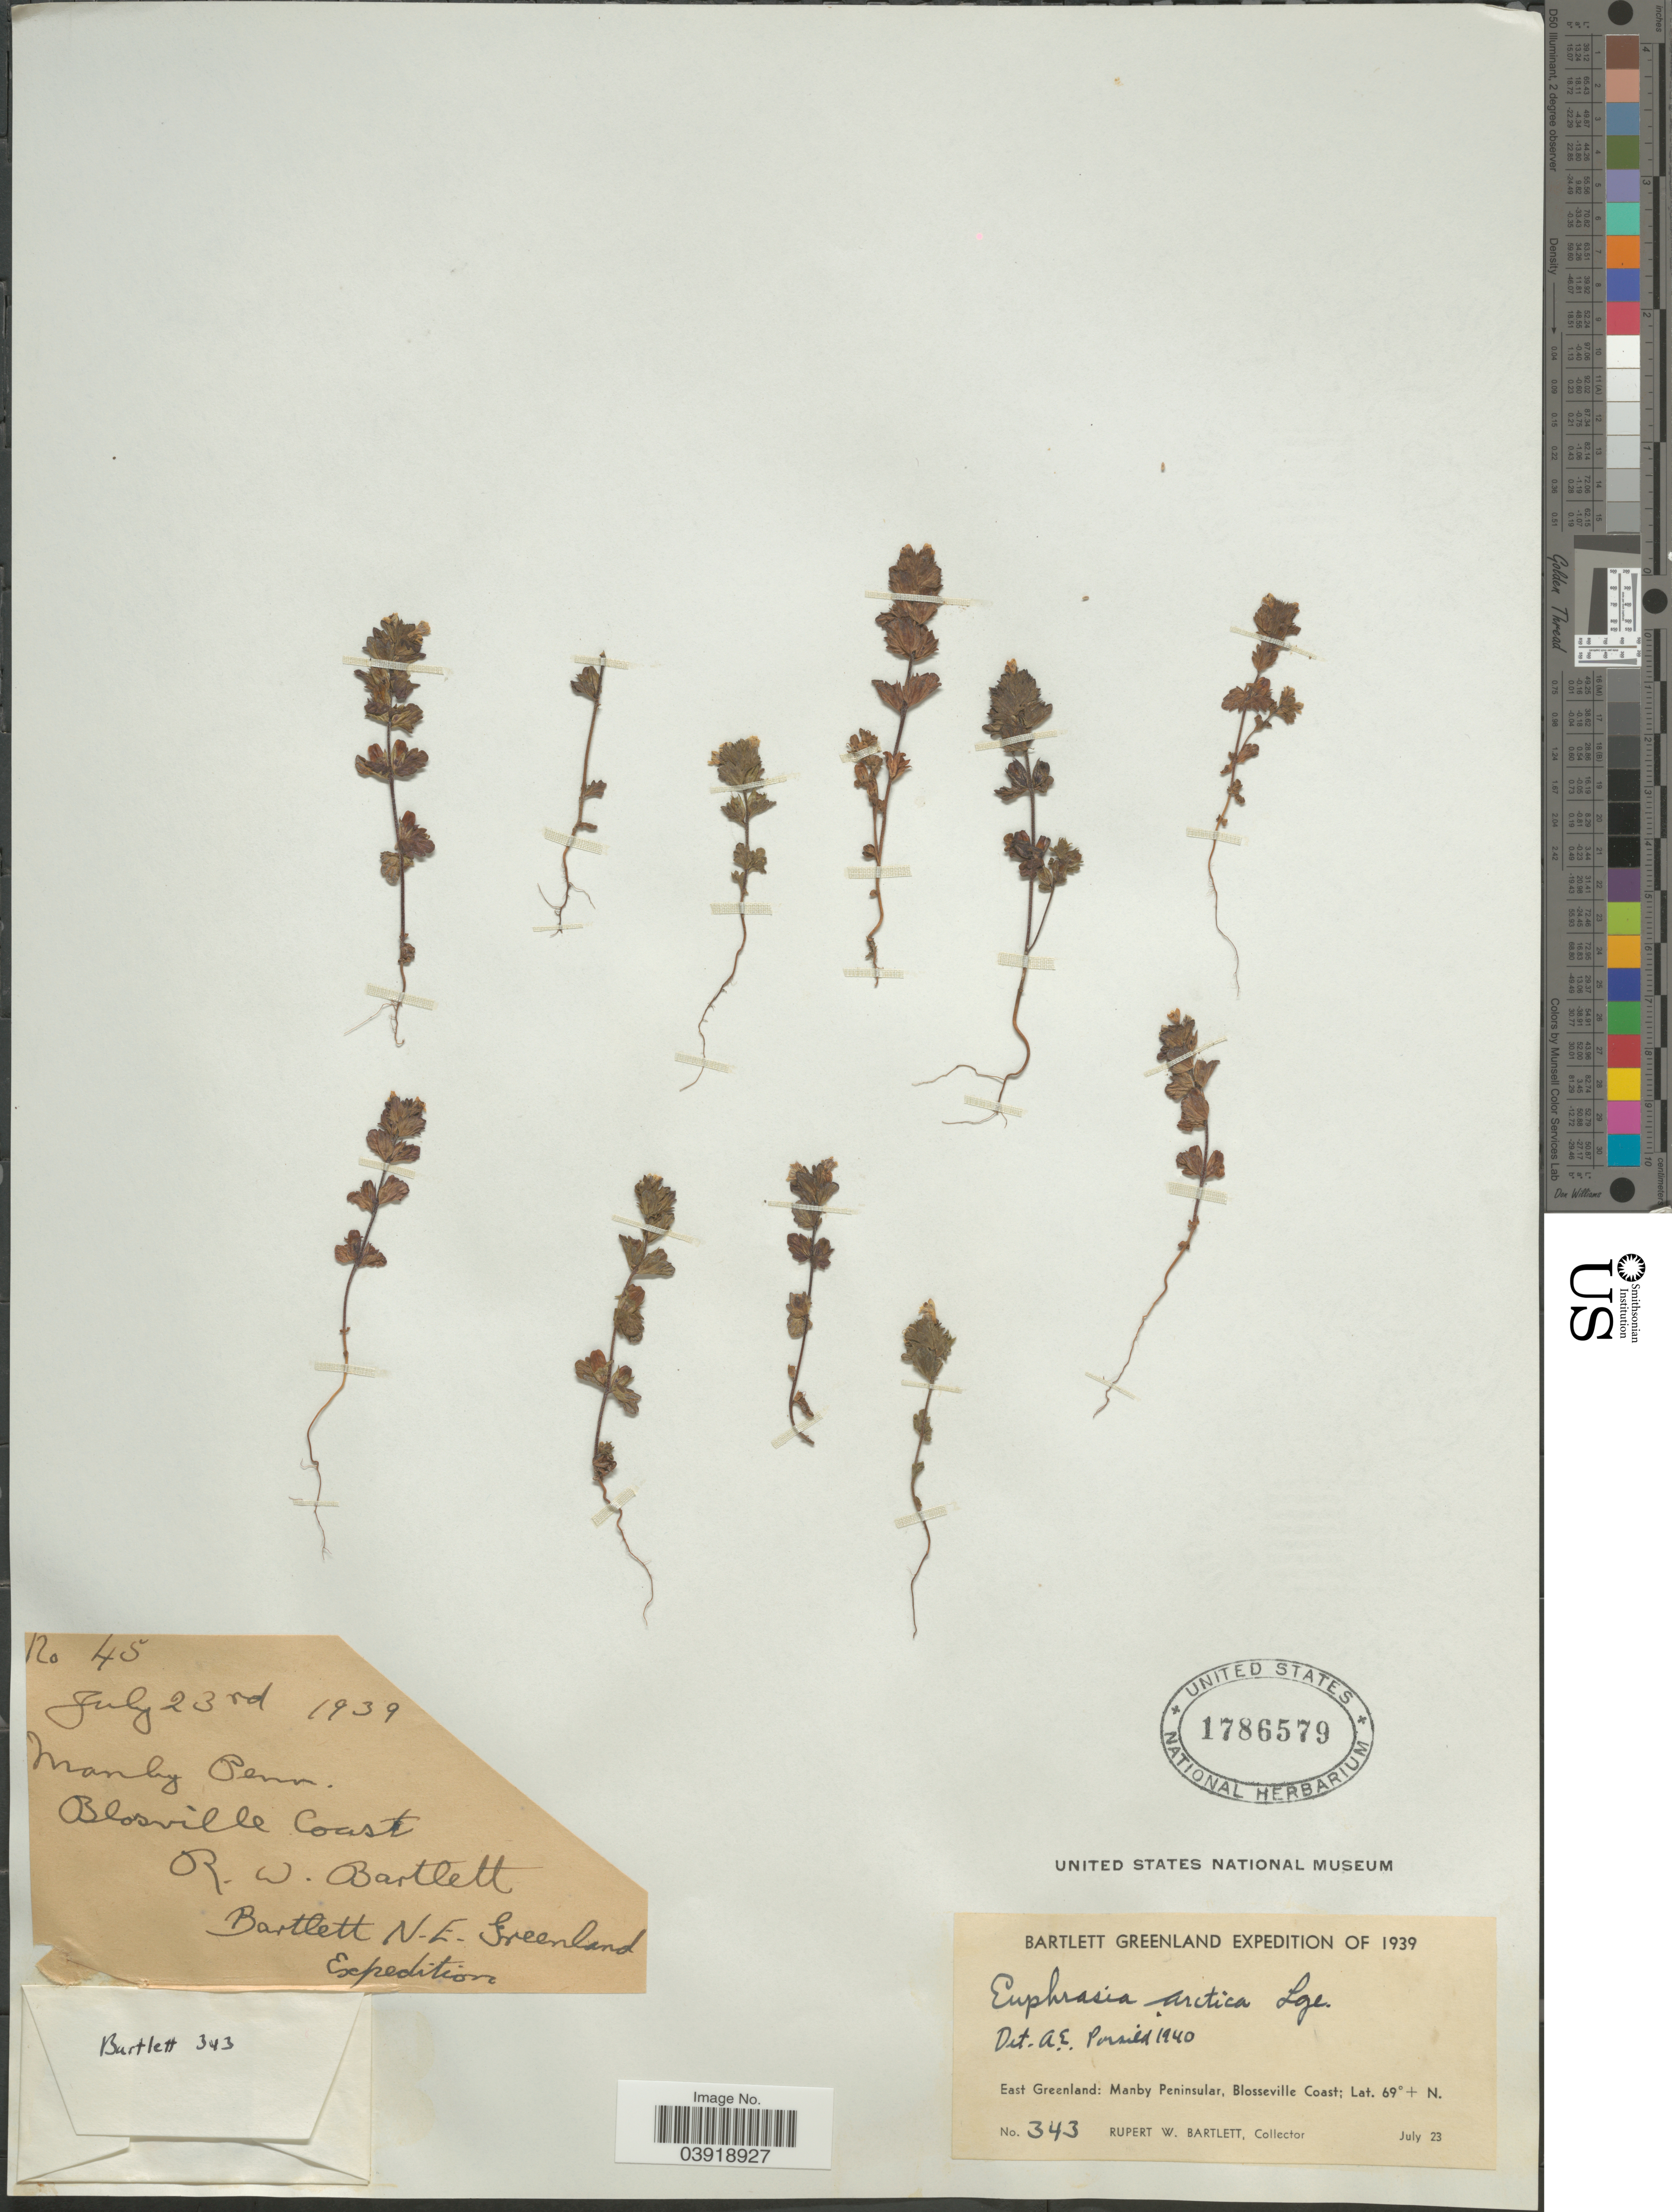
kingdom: Plantae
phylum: Tracheophyta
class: Magnoliopsida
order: Lamiales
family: Orobanchaceae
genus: Euphrasia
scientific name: Euphrasia arctica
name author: Lange ex Rostrup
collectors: R. W. Bartlett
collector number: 343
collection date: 1939-07-23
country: Greenland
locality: East Greenland: Manby Peninsular, Blosseville Coast.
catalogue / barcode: US 1786579